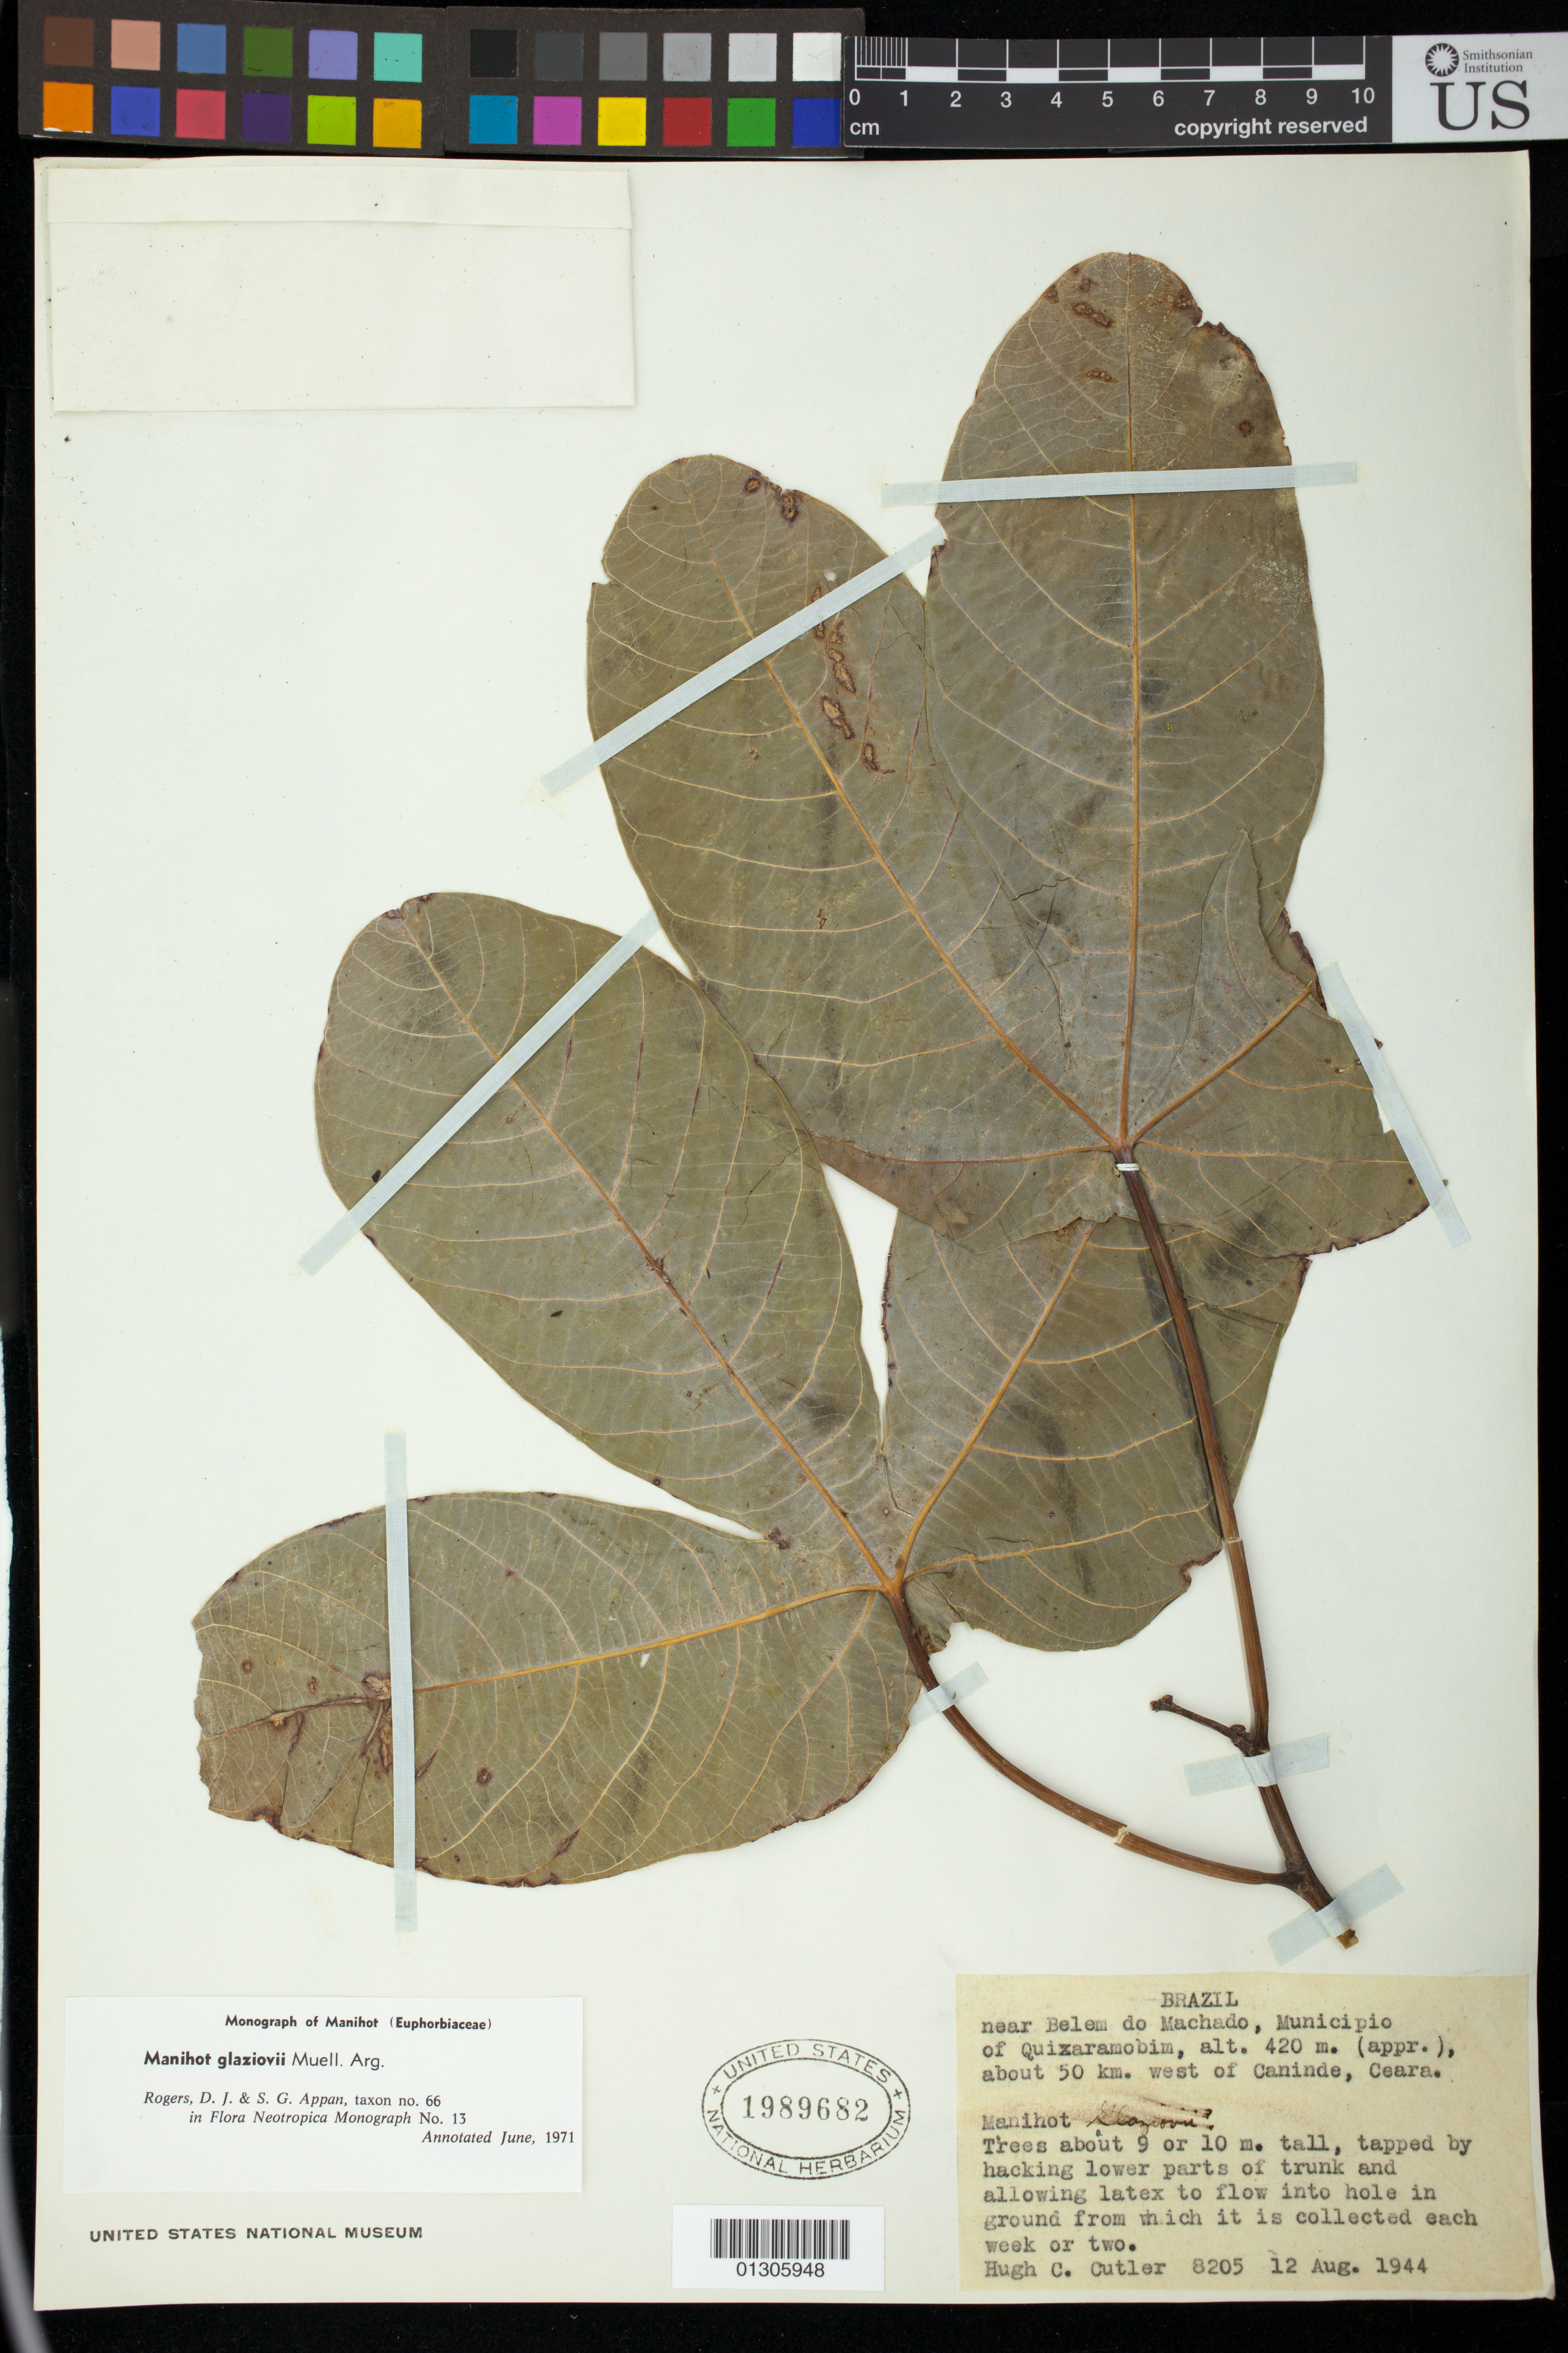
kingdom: Plantae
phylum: Tracheophyta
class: Magnoliopsida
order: Malpighiales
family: Euphorbiaceae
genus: Manihot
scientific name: Manihot esculenta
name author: Crantz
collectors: H. C. Cutler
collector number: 8205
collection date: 1944-12-08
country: Brazil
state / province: Ceara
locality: near Belem do Machado, Municipio of Quixaramobim (Quixeramobim) about 50 km west of Caninde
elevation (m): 420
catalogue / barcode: US 1989682